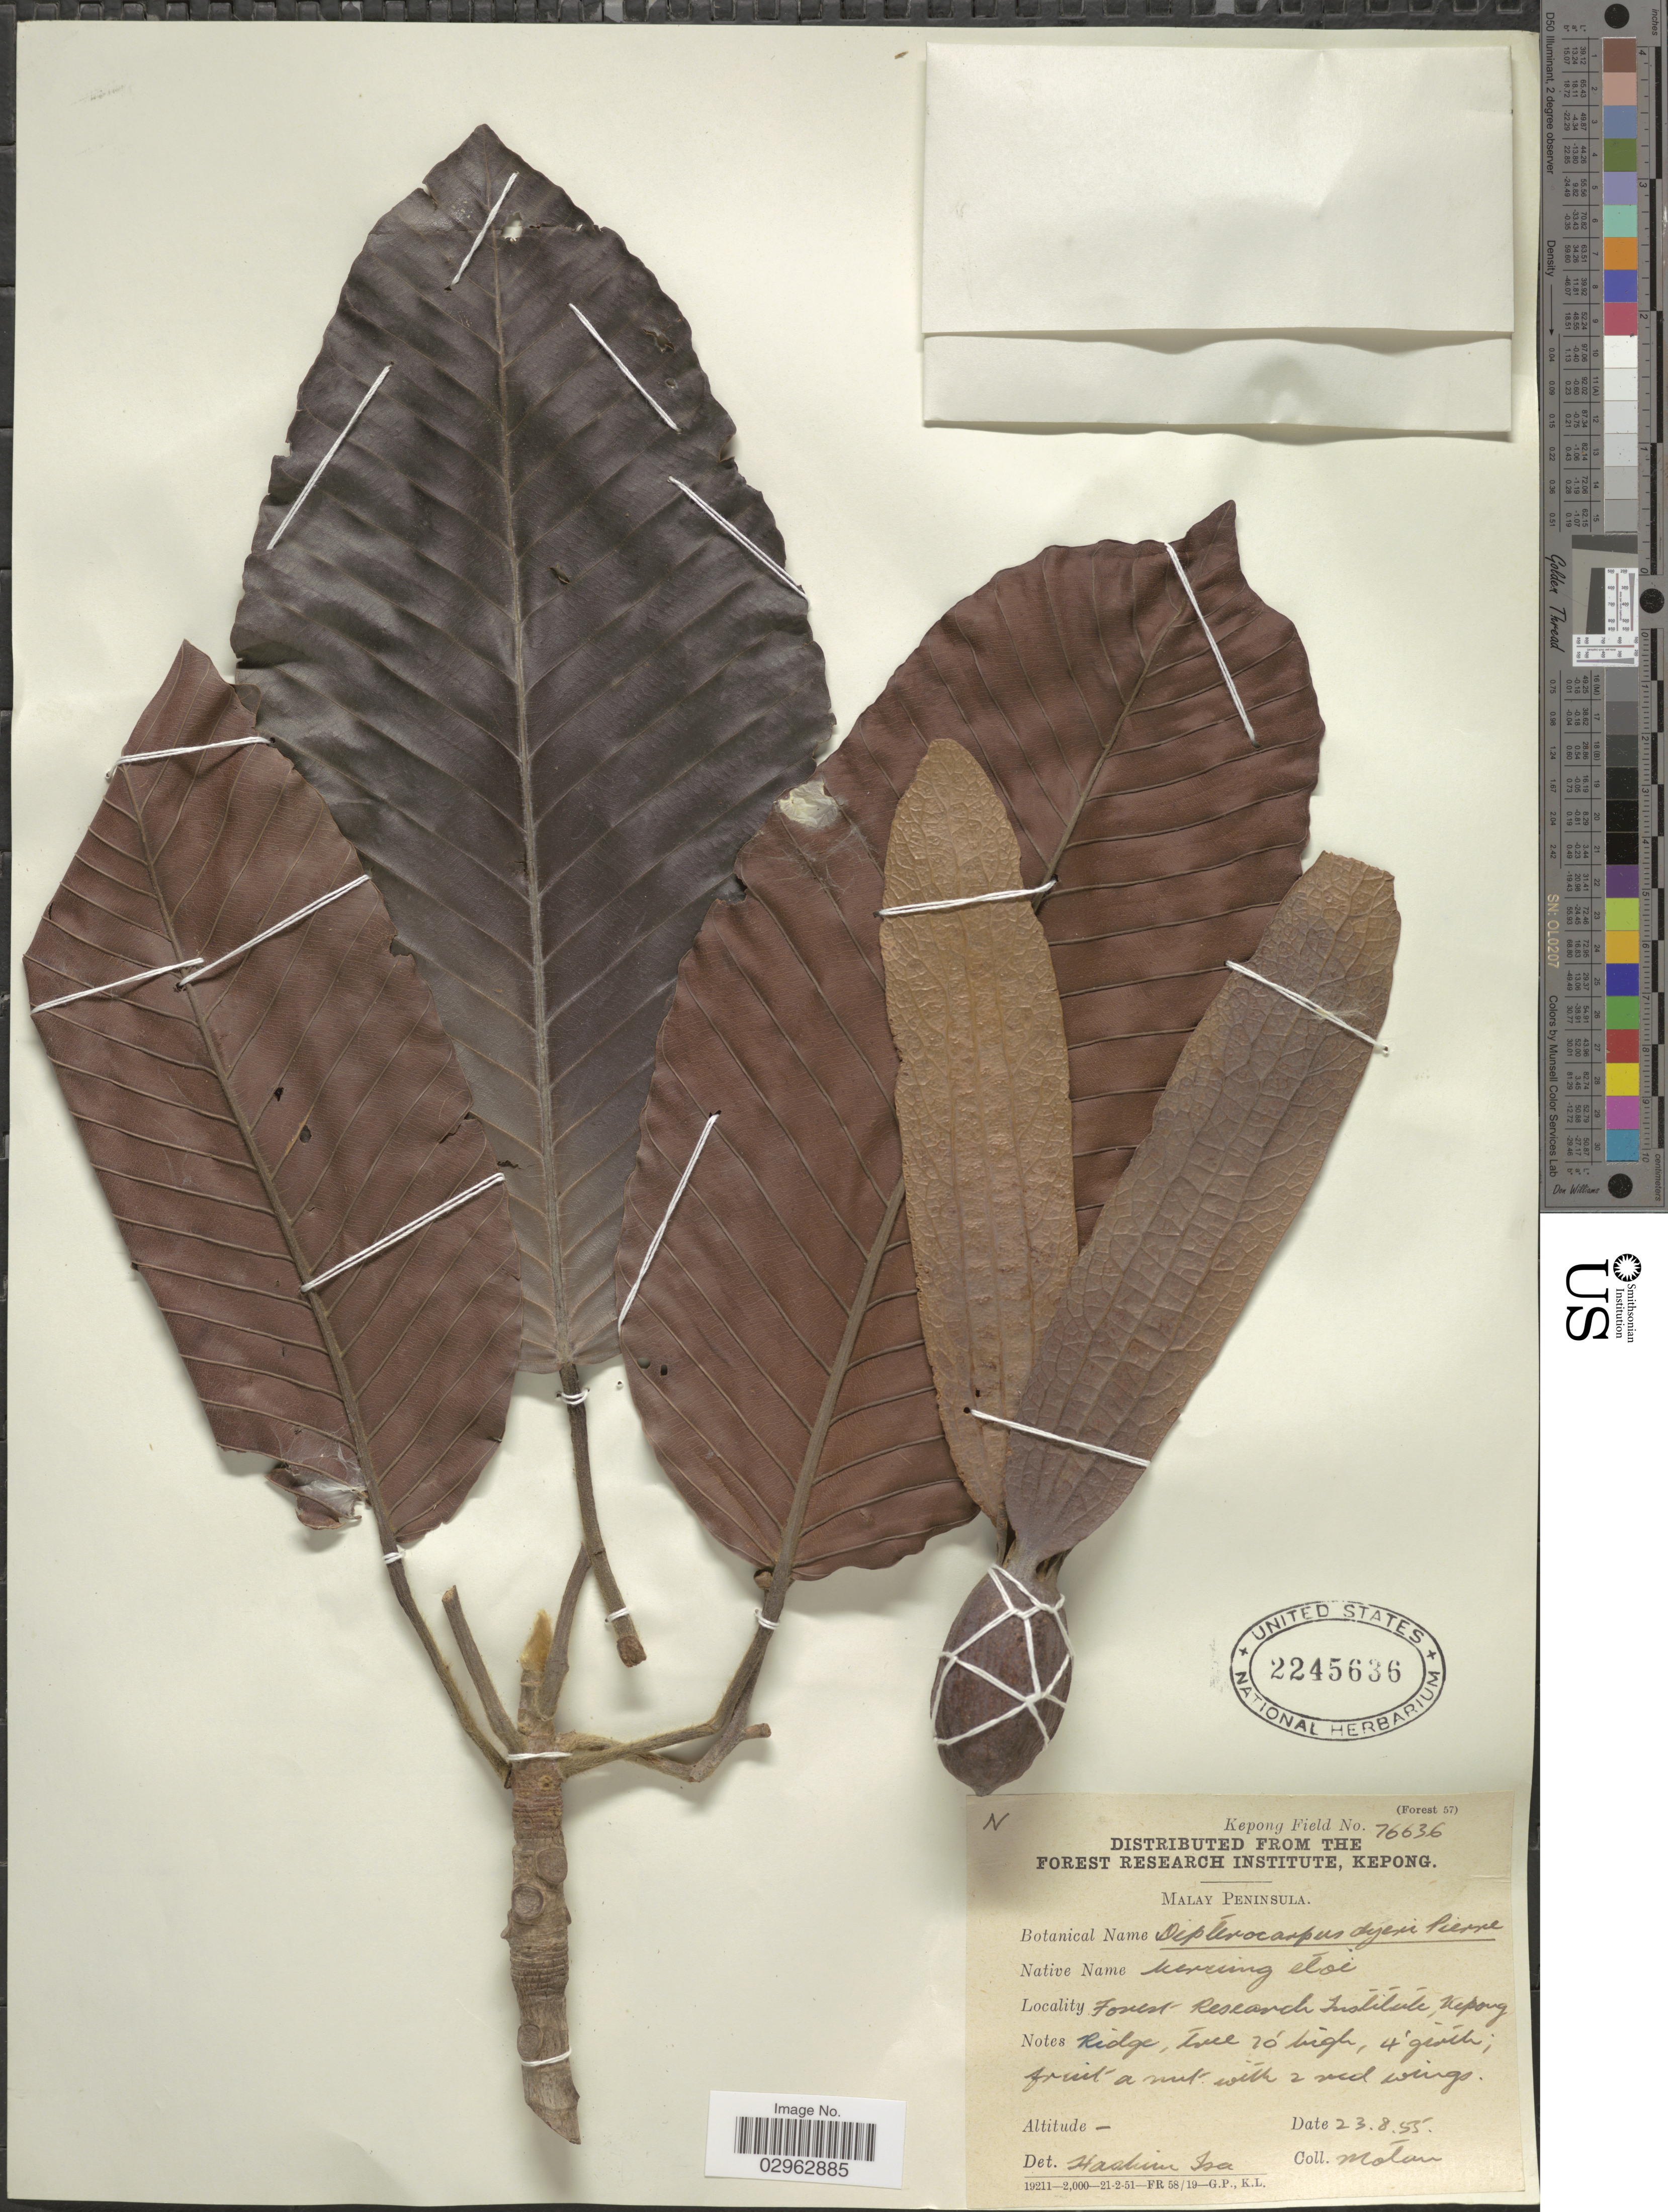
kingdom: Plantae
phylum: Tracheophyta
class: Magnoliopsida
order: Malvales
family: Dipterocarpaceae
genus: Dipterocarpus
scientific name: Dipterocarpus dyeri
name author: Pierre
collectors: -. Motan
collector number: Kepong Field 76636 ?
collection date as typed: Transcribed d/m/y: 23/8/55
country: Malaysia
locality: Malay Peninsula. Forest Research Institute, Kepong.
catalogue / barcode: US 2245636